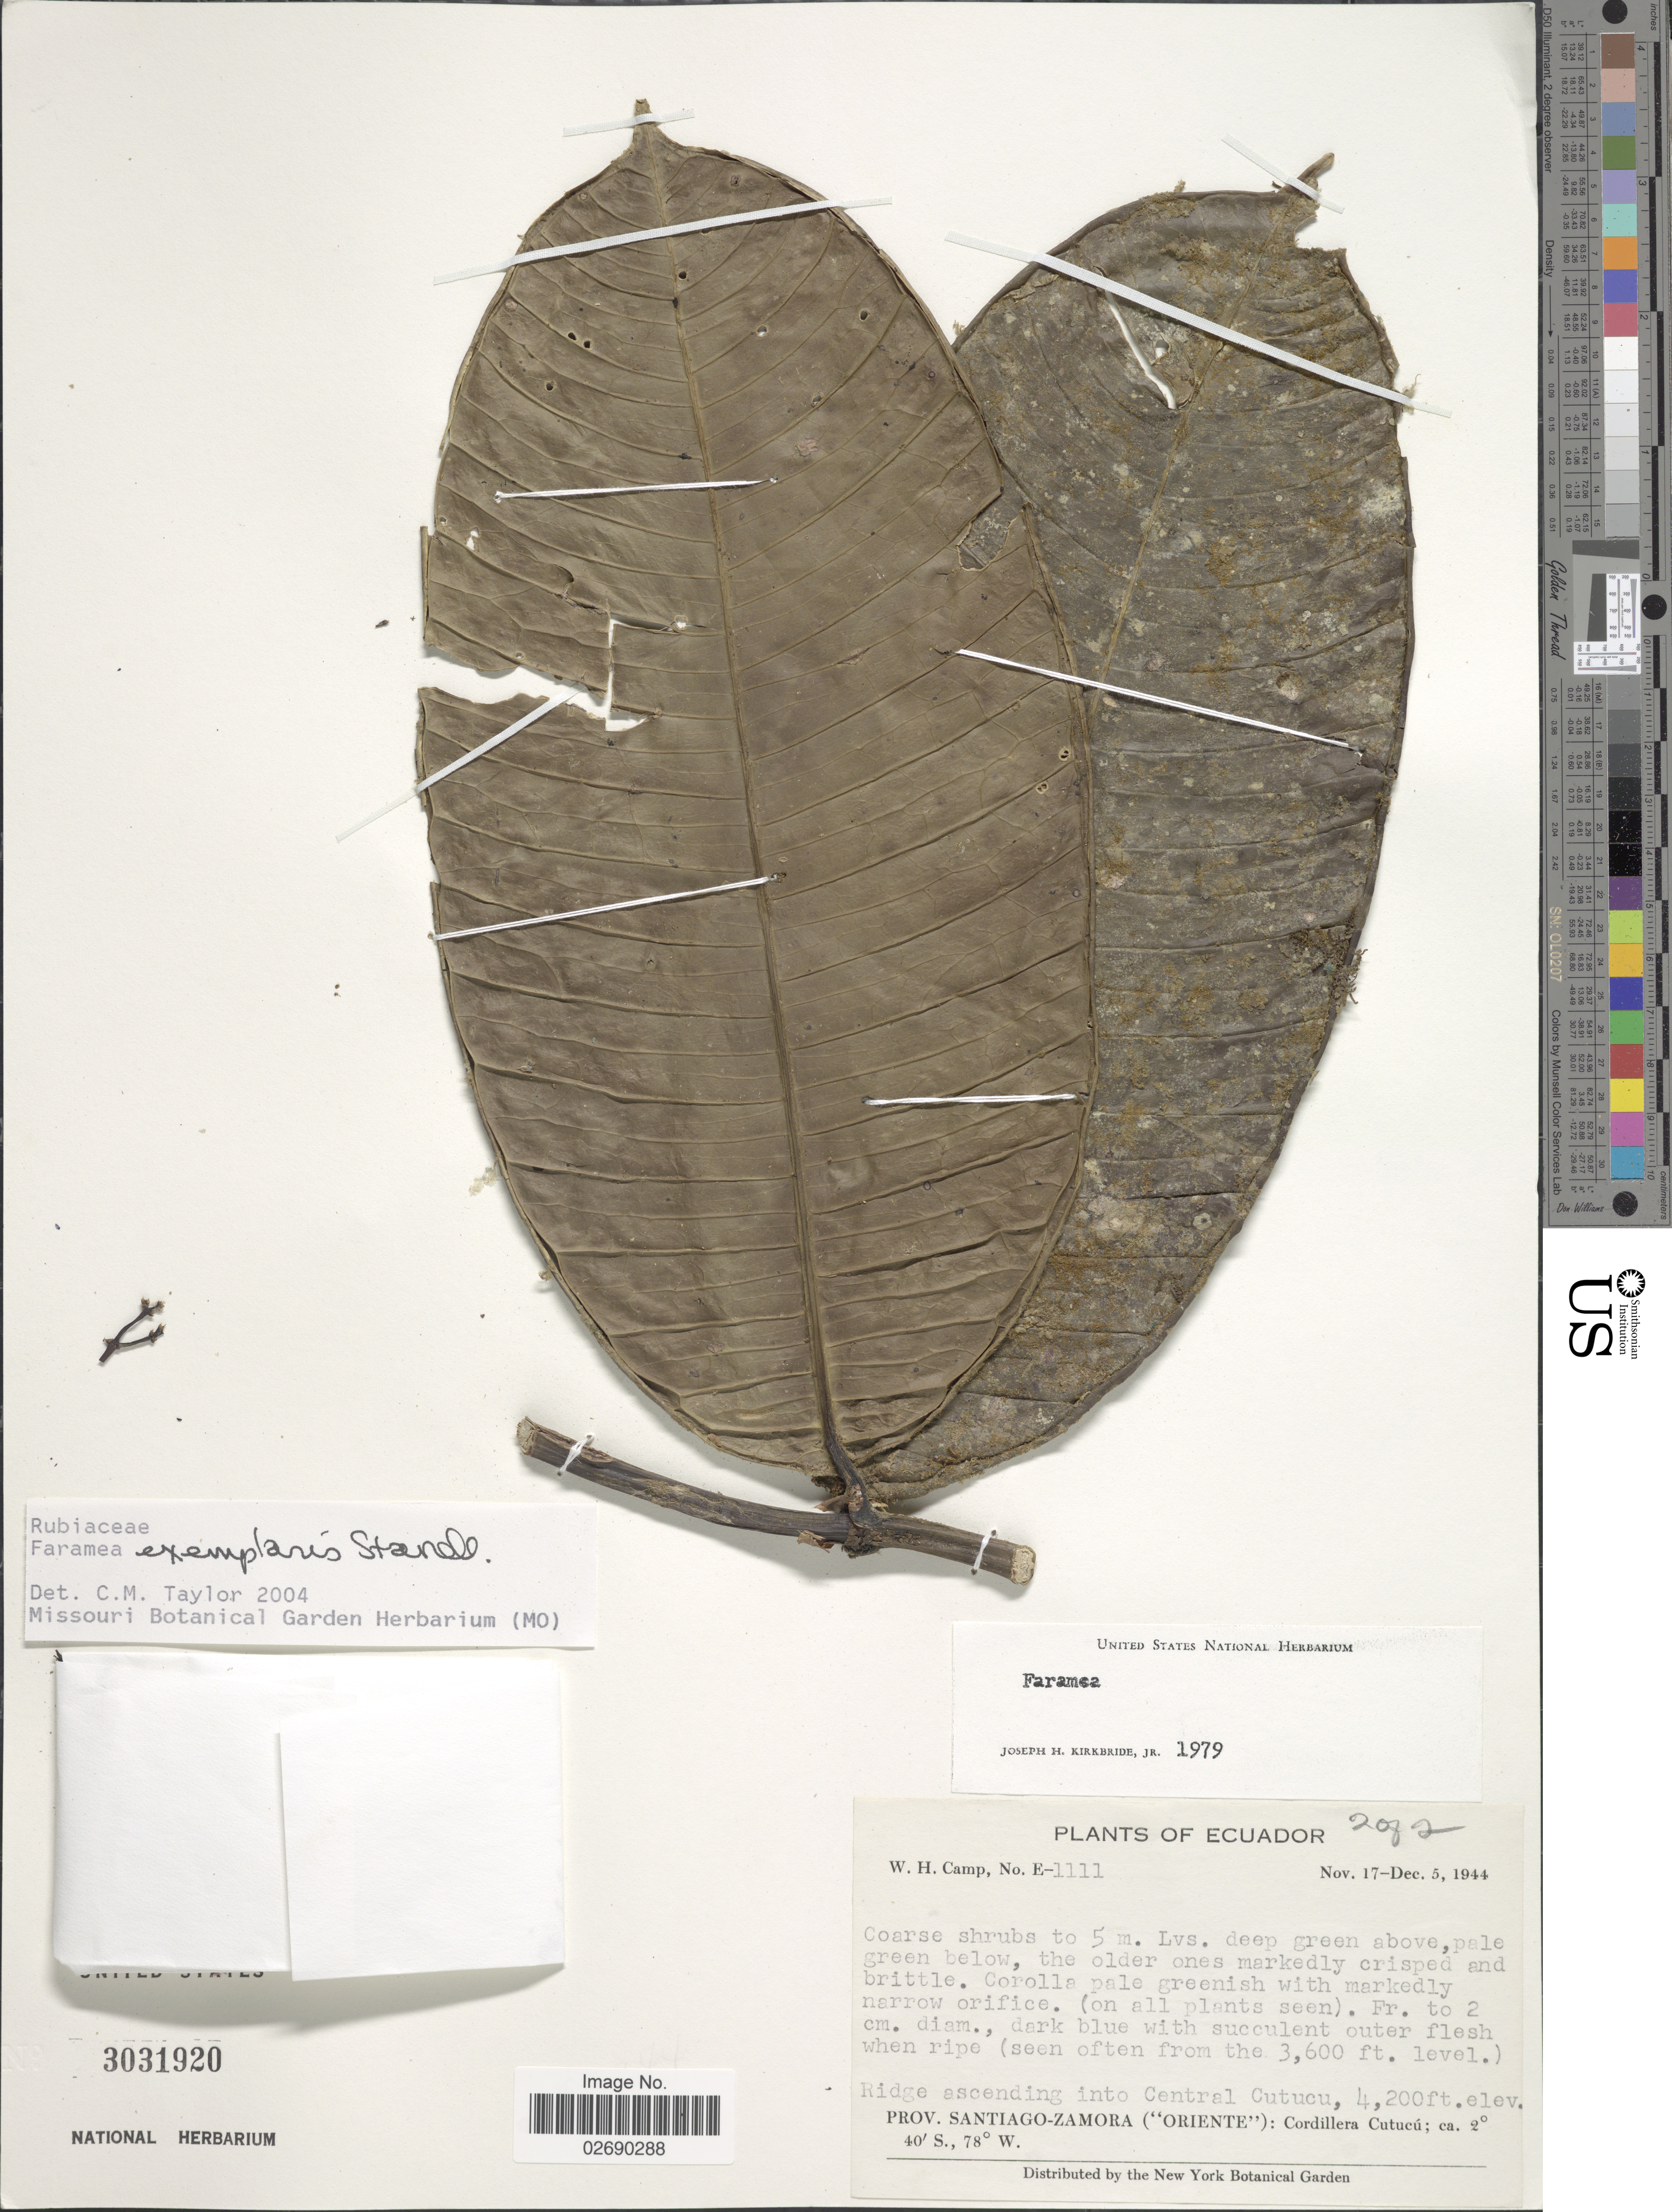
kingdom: Plantae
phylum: Tracheophyta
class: Magnoliopsida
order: Gentianales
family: Rubiaceae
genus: Faramea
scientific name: Faramea exemplaris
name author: Standl.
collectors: W. H. Camp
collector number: E-1111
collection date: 1944-11-17/1944-12-15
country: Ecuador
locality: Ridge ascending into Central Cutucu, Prov. Santiago-Zamora ('Oriente'): Cordillera Cutucú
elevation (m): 1280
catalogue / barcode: US 3031920